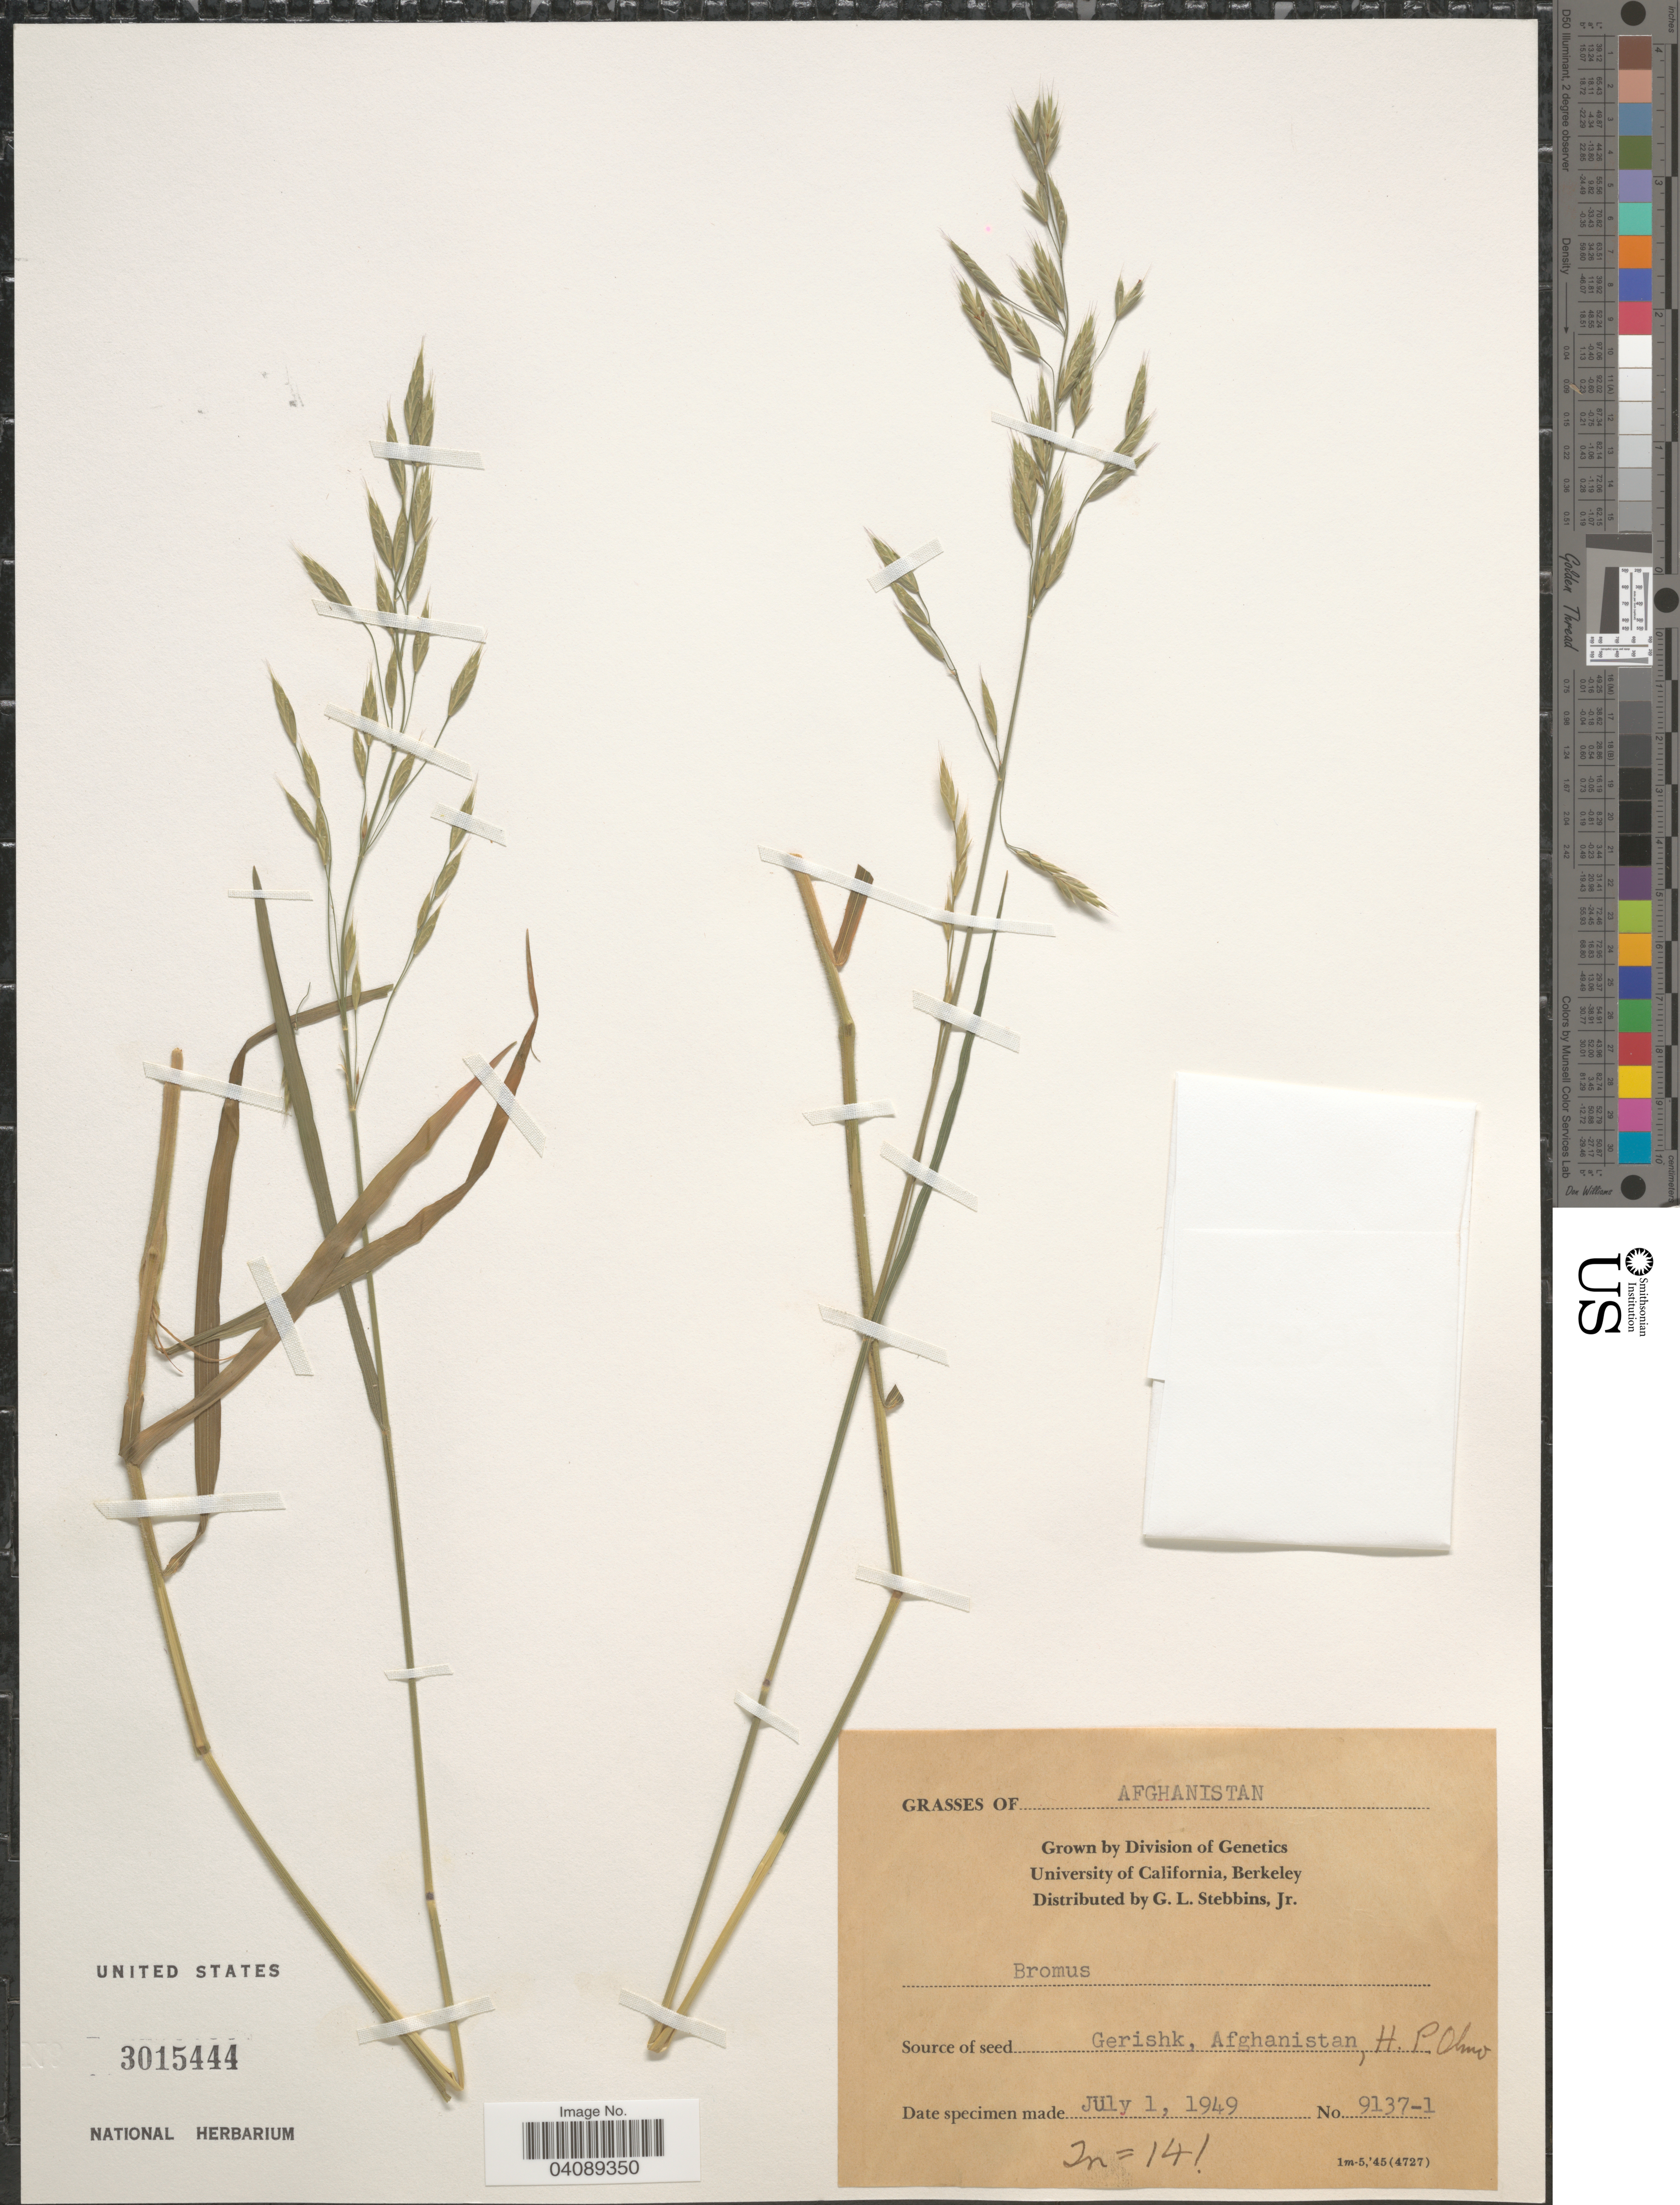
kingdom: Plantae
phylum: Tracheophyta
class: Liliopsida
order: Poales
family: Poaceae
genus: Bromus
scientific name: Bromus sp.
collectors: G. L. Stebbins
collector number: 9137-1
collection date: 1949-07-01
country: United States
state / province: California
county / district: Alameda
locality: Grown by Division of Genetics. University of California, Berkeley.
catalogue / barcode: US 3015444